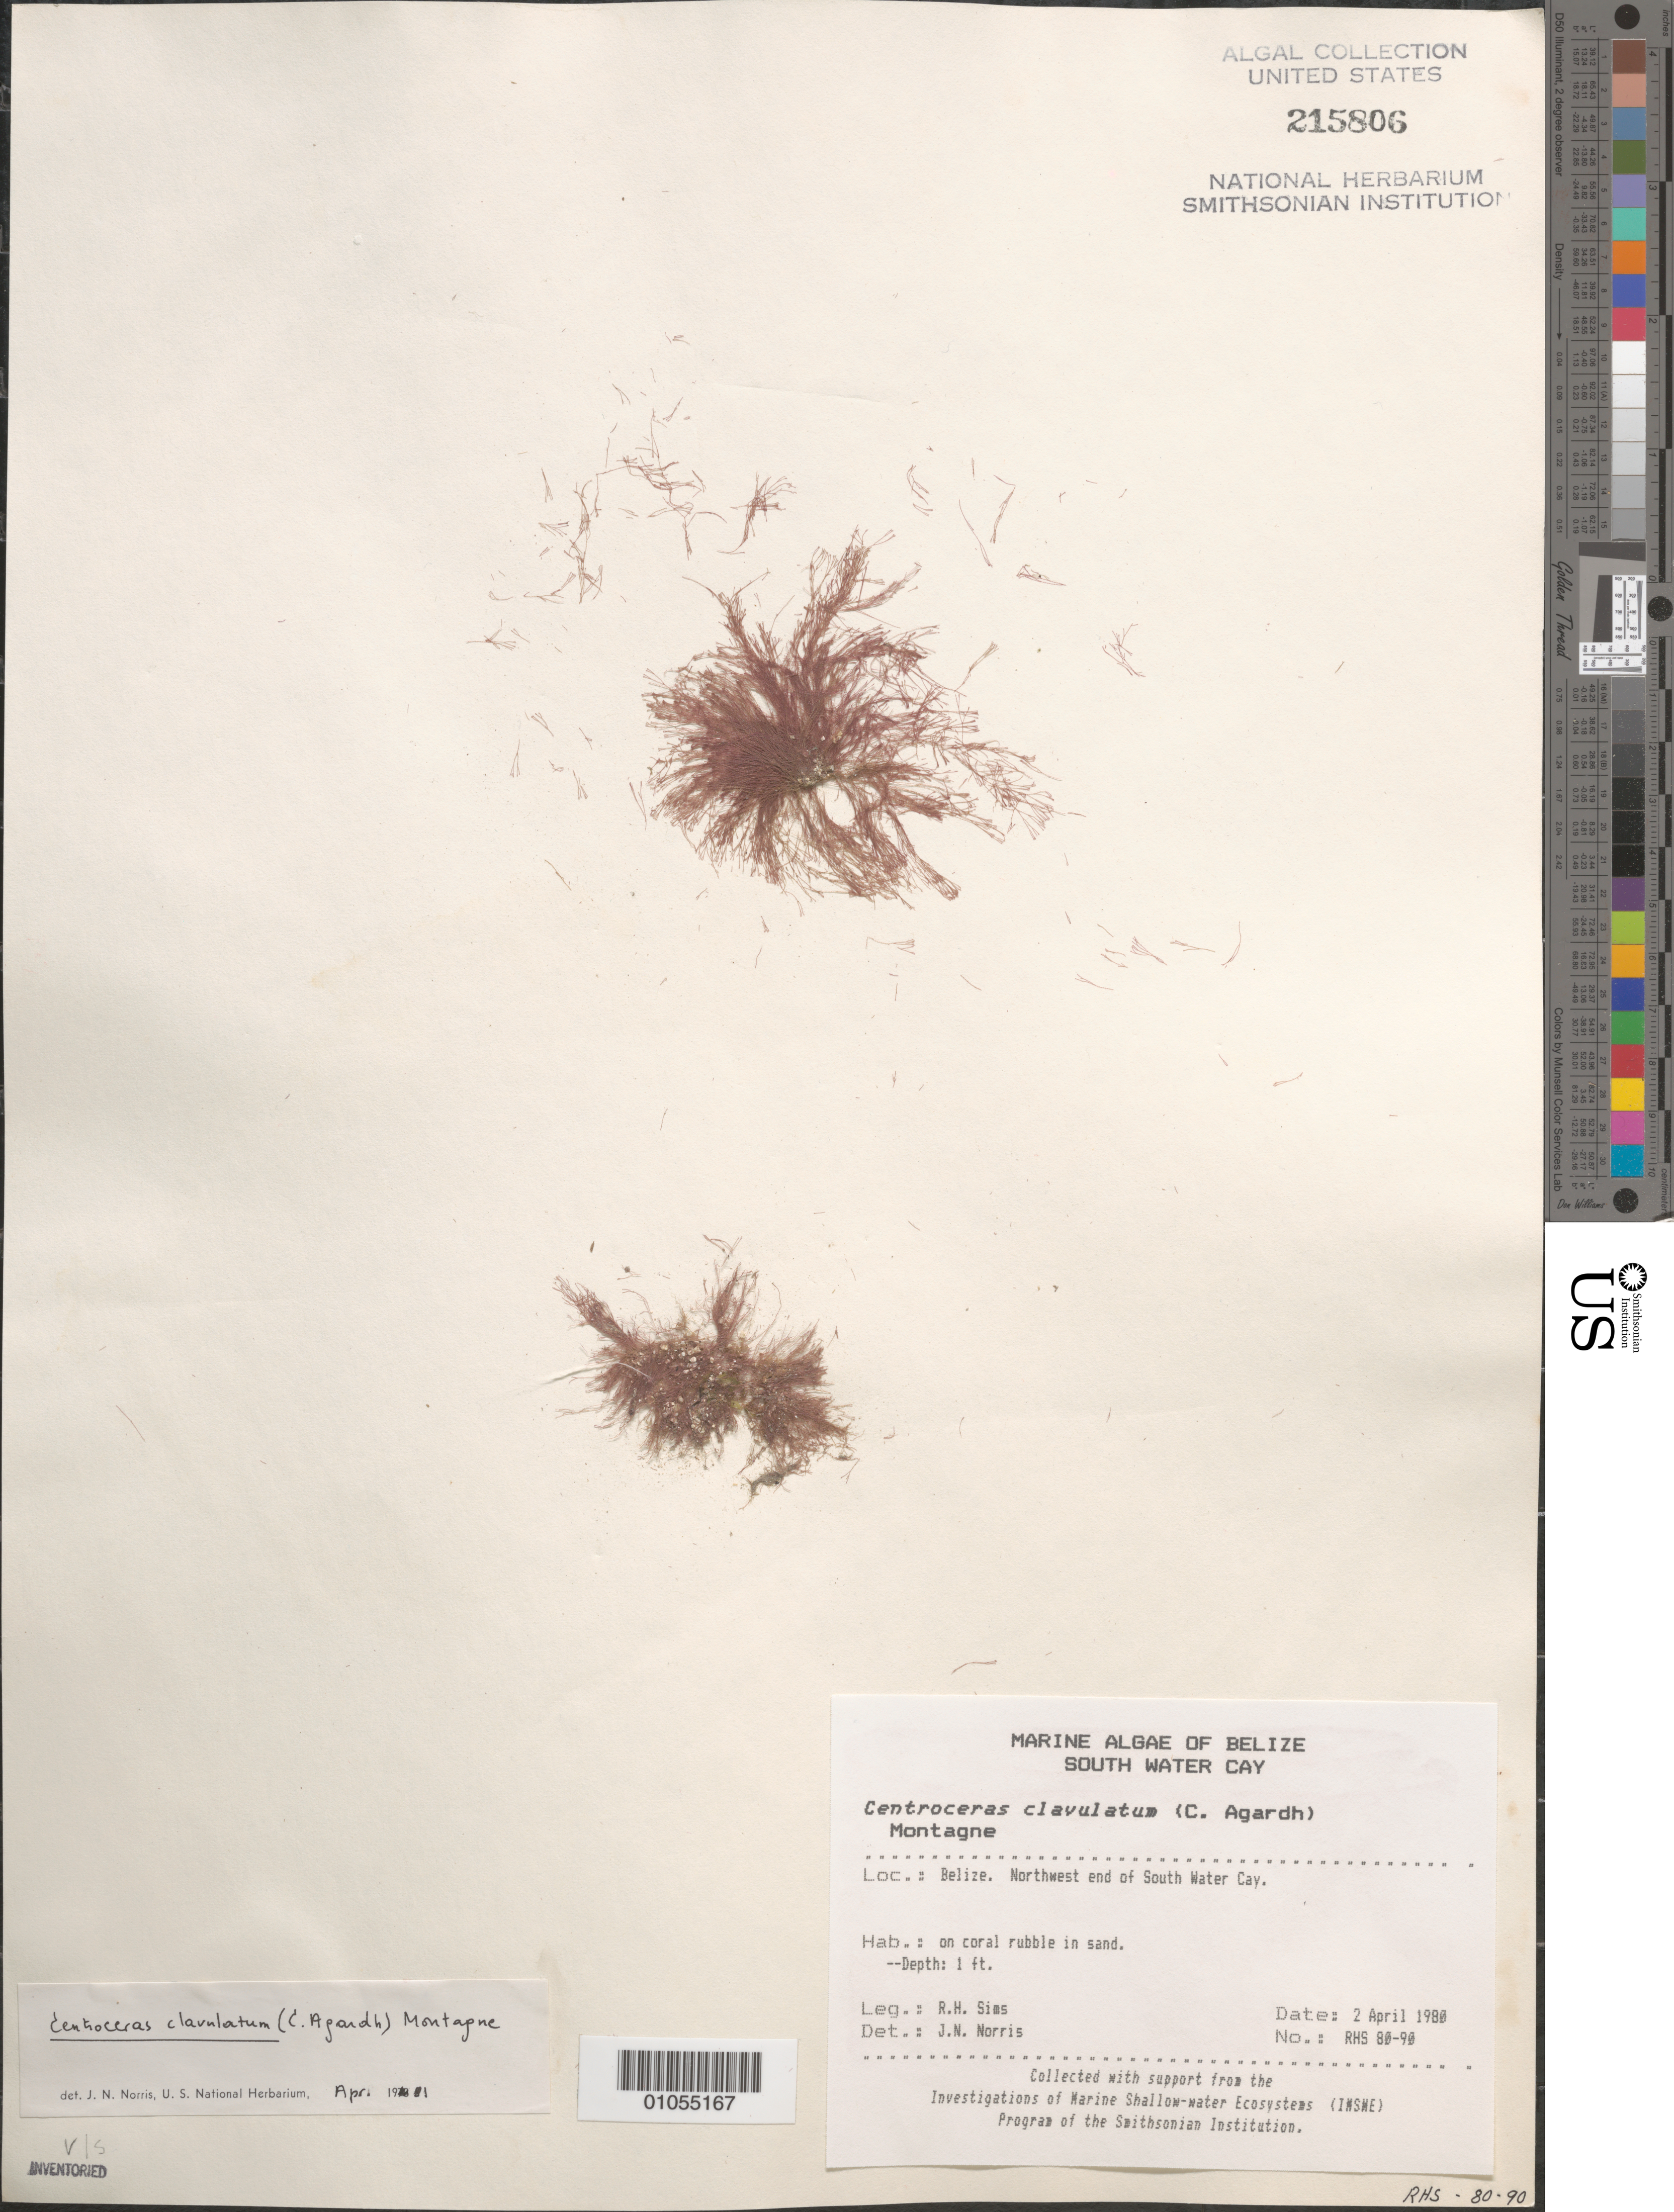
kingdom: Plantae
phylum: Rhodophyta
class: Florideophyceae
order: Ceramiales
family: Ceramiaceae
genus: Centroceras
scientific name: Centroceras clavulatum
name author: (C. Agardh) Mont.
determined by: Norris, James N.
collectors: R. H. Sims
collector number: RHS 80-90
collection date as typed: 02 Apr 1980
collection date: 1980-04-02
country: Belize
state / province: Stann Creek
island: South Water Cay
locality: Northwest end of South Water Cay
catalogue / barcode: US 215806